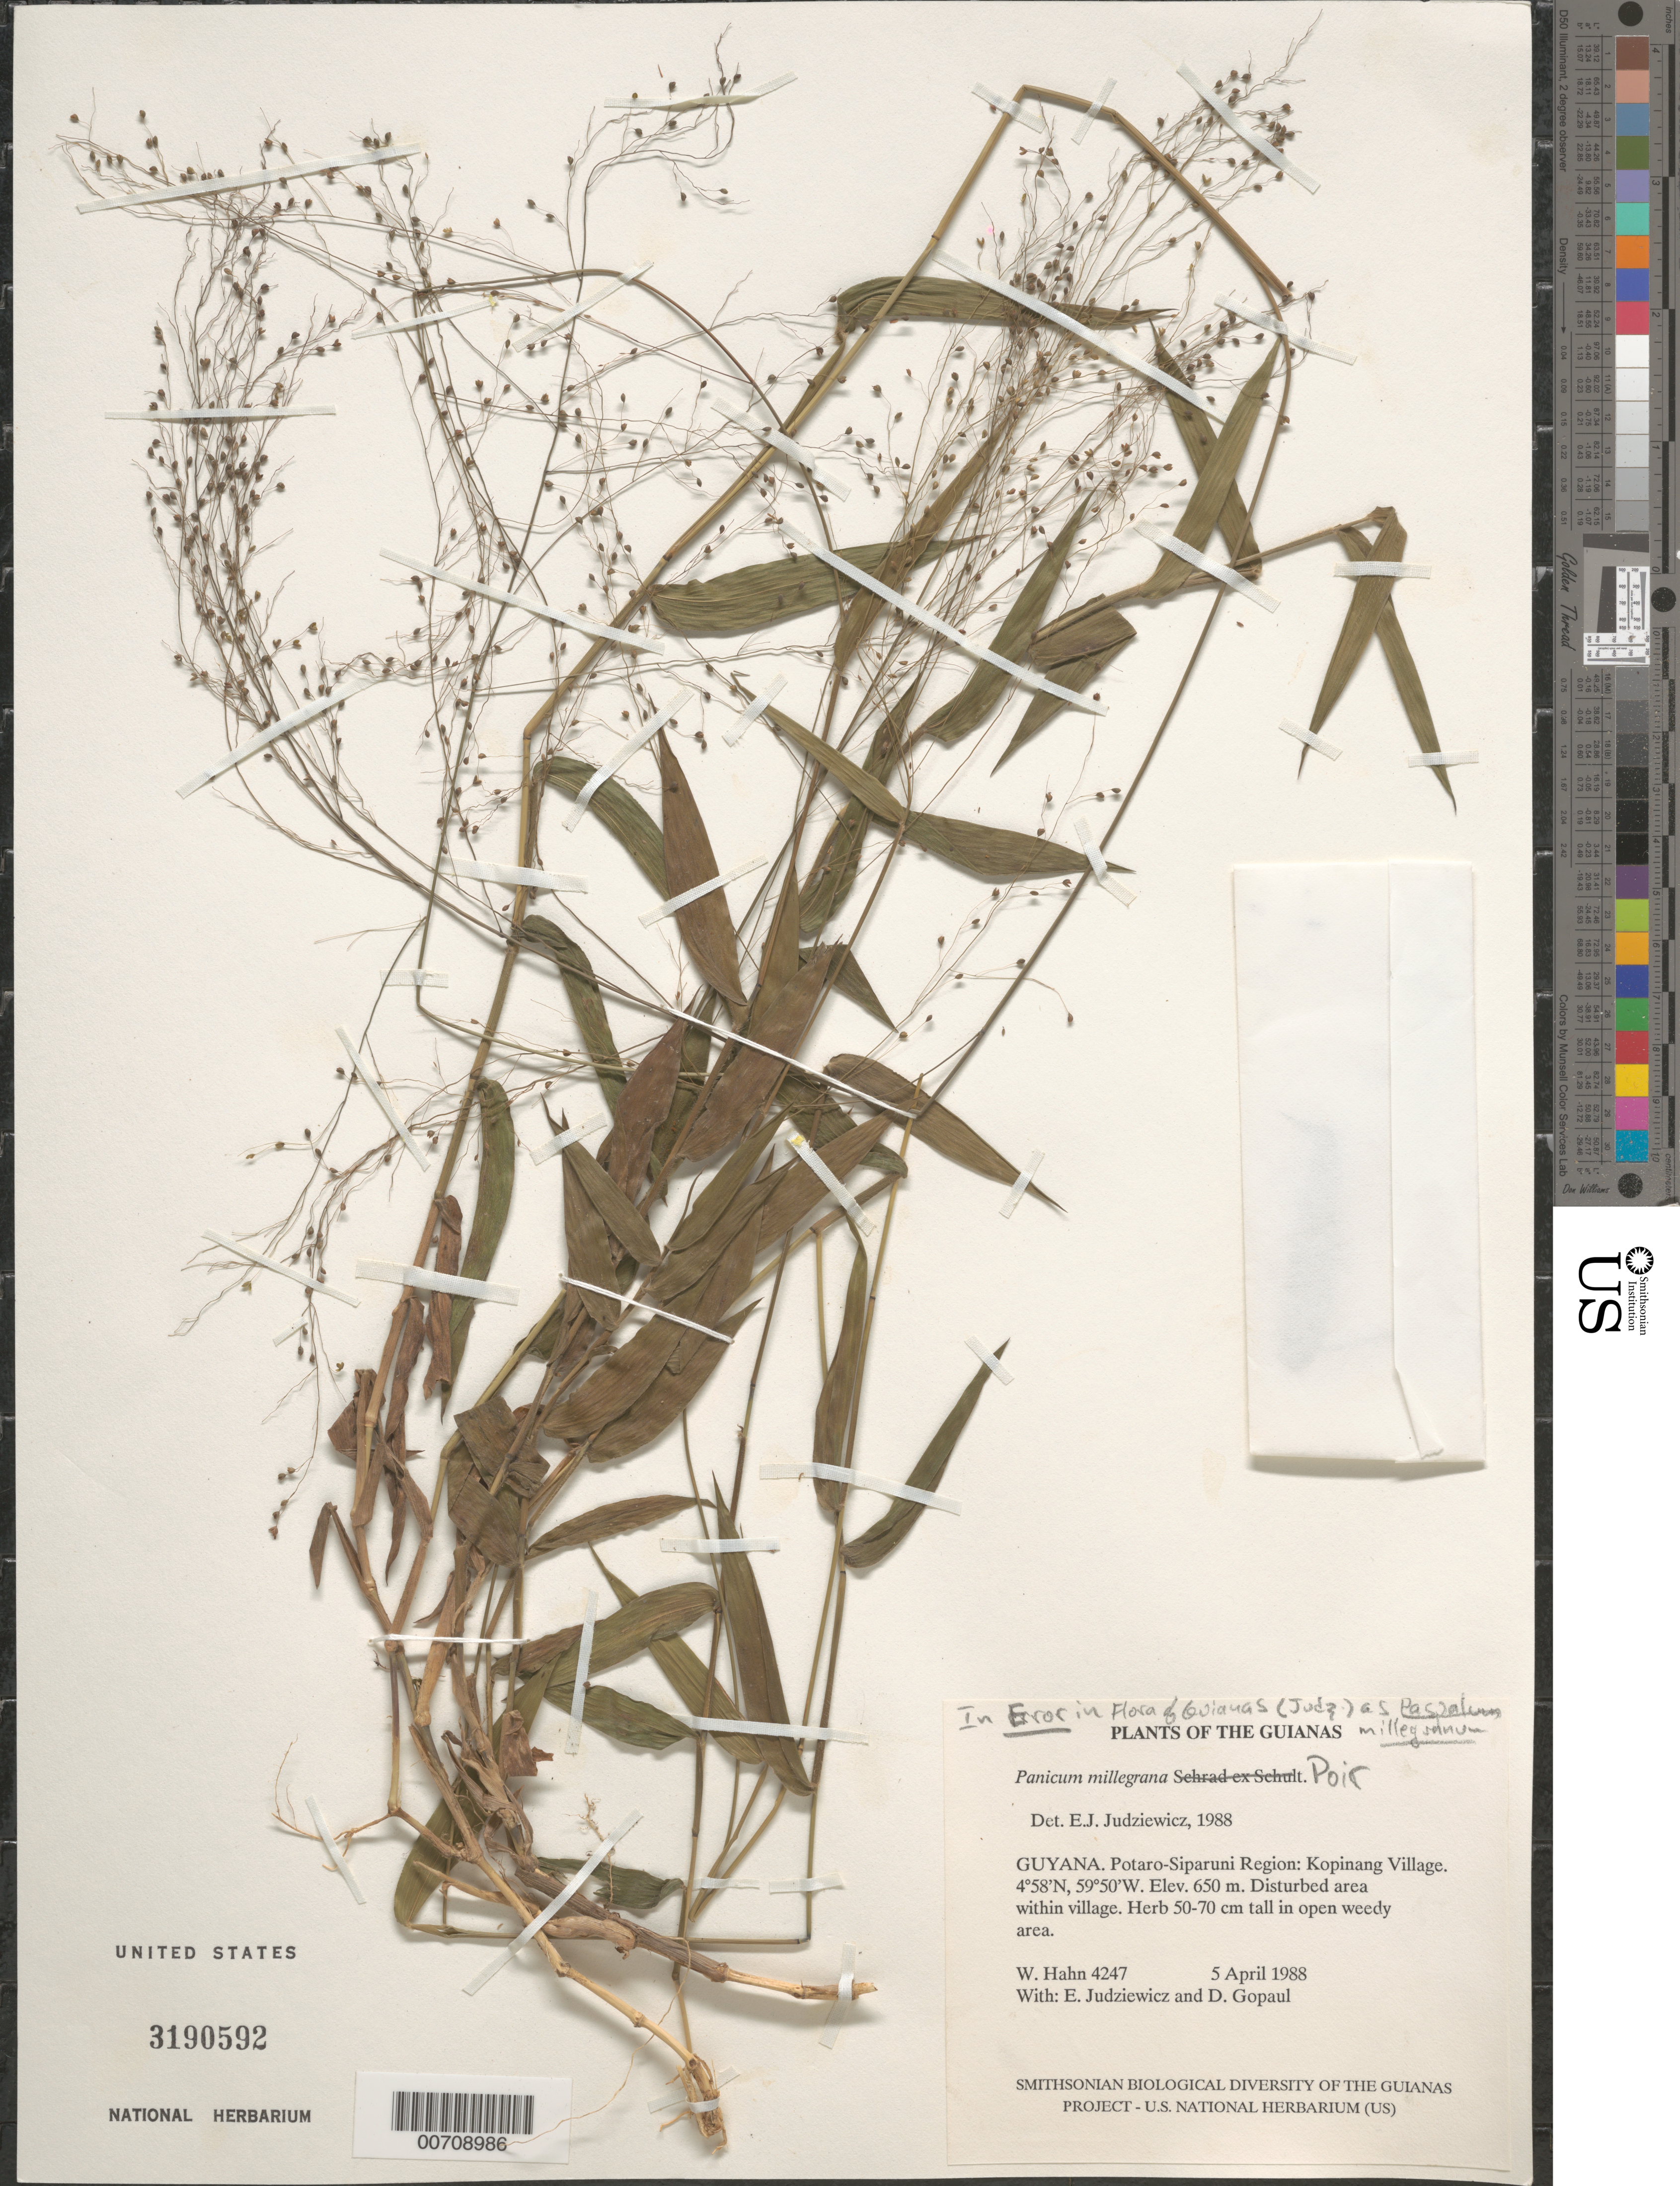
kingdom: Plantae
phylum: Tracheophyta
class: Liliopsida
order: Poales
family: Poaceae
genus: Panicum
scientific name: Panicum millegrana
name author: Poir.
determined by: Judziewicz, E. J.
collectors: W. Hahn, E. J. Judziewicz & D. Gopaul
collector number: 4247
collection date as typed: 5 April 1988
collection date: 1988-04-05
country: Guyana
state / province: Potaro-Siparuni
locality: Kopinang Village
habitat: Disturbed area within village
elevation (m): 650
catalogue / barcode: US 3190592